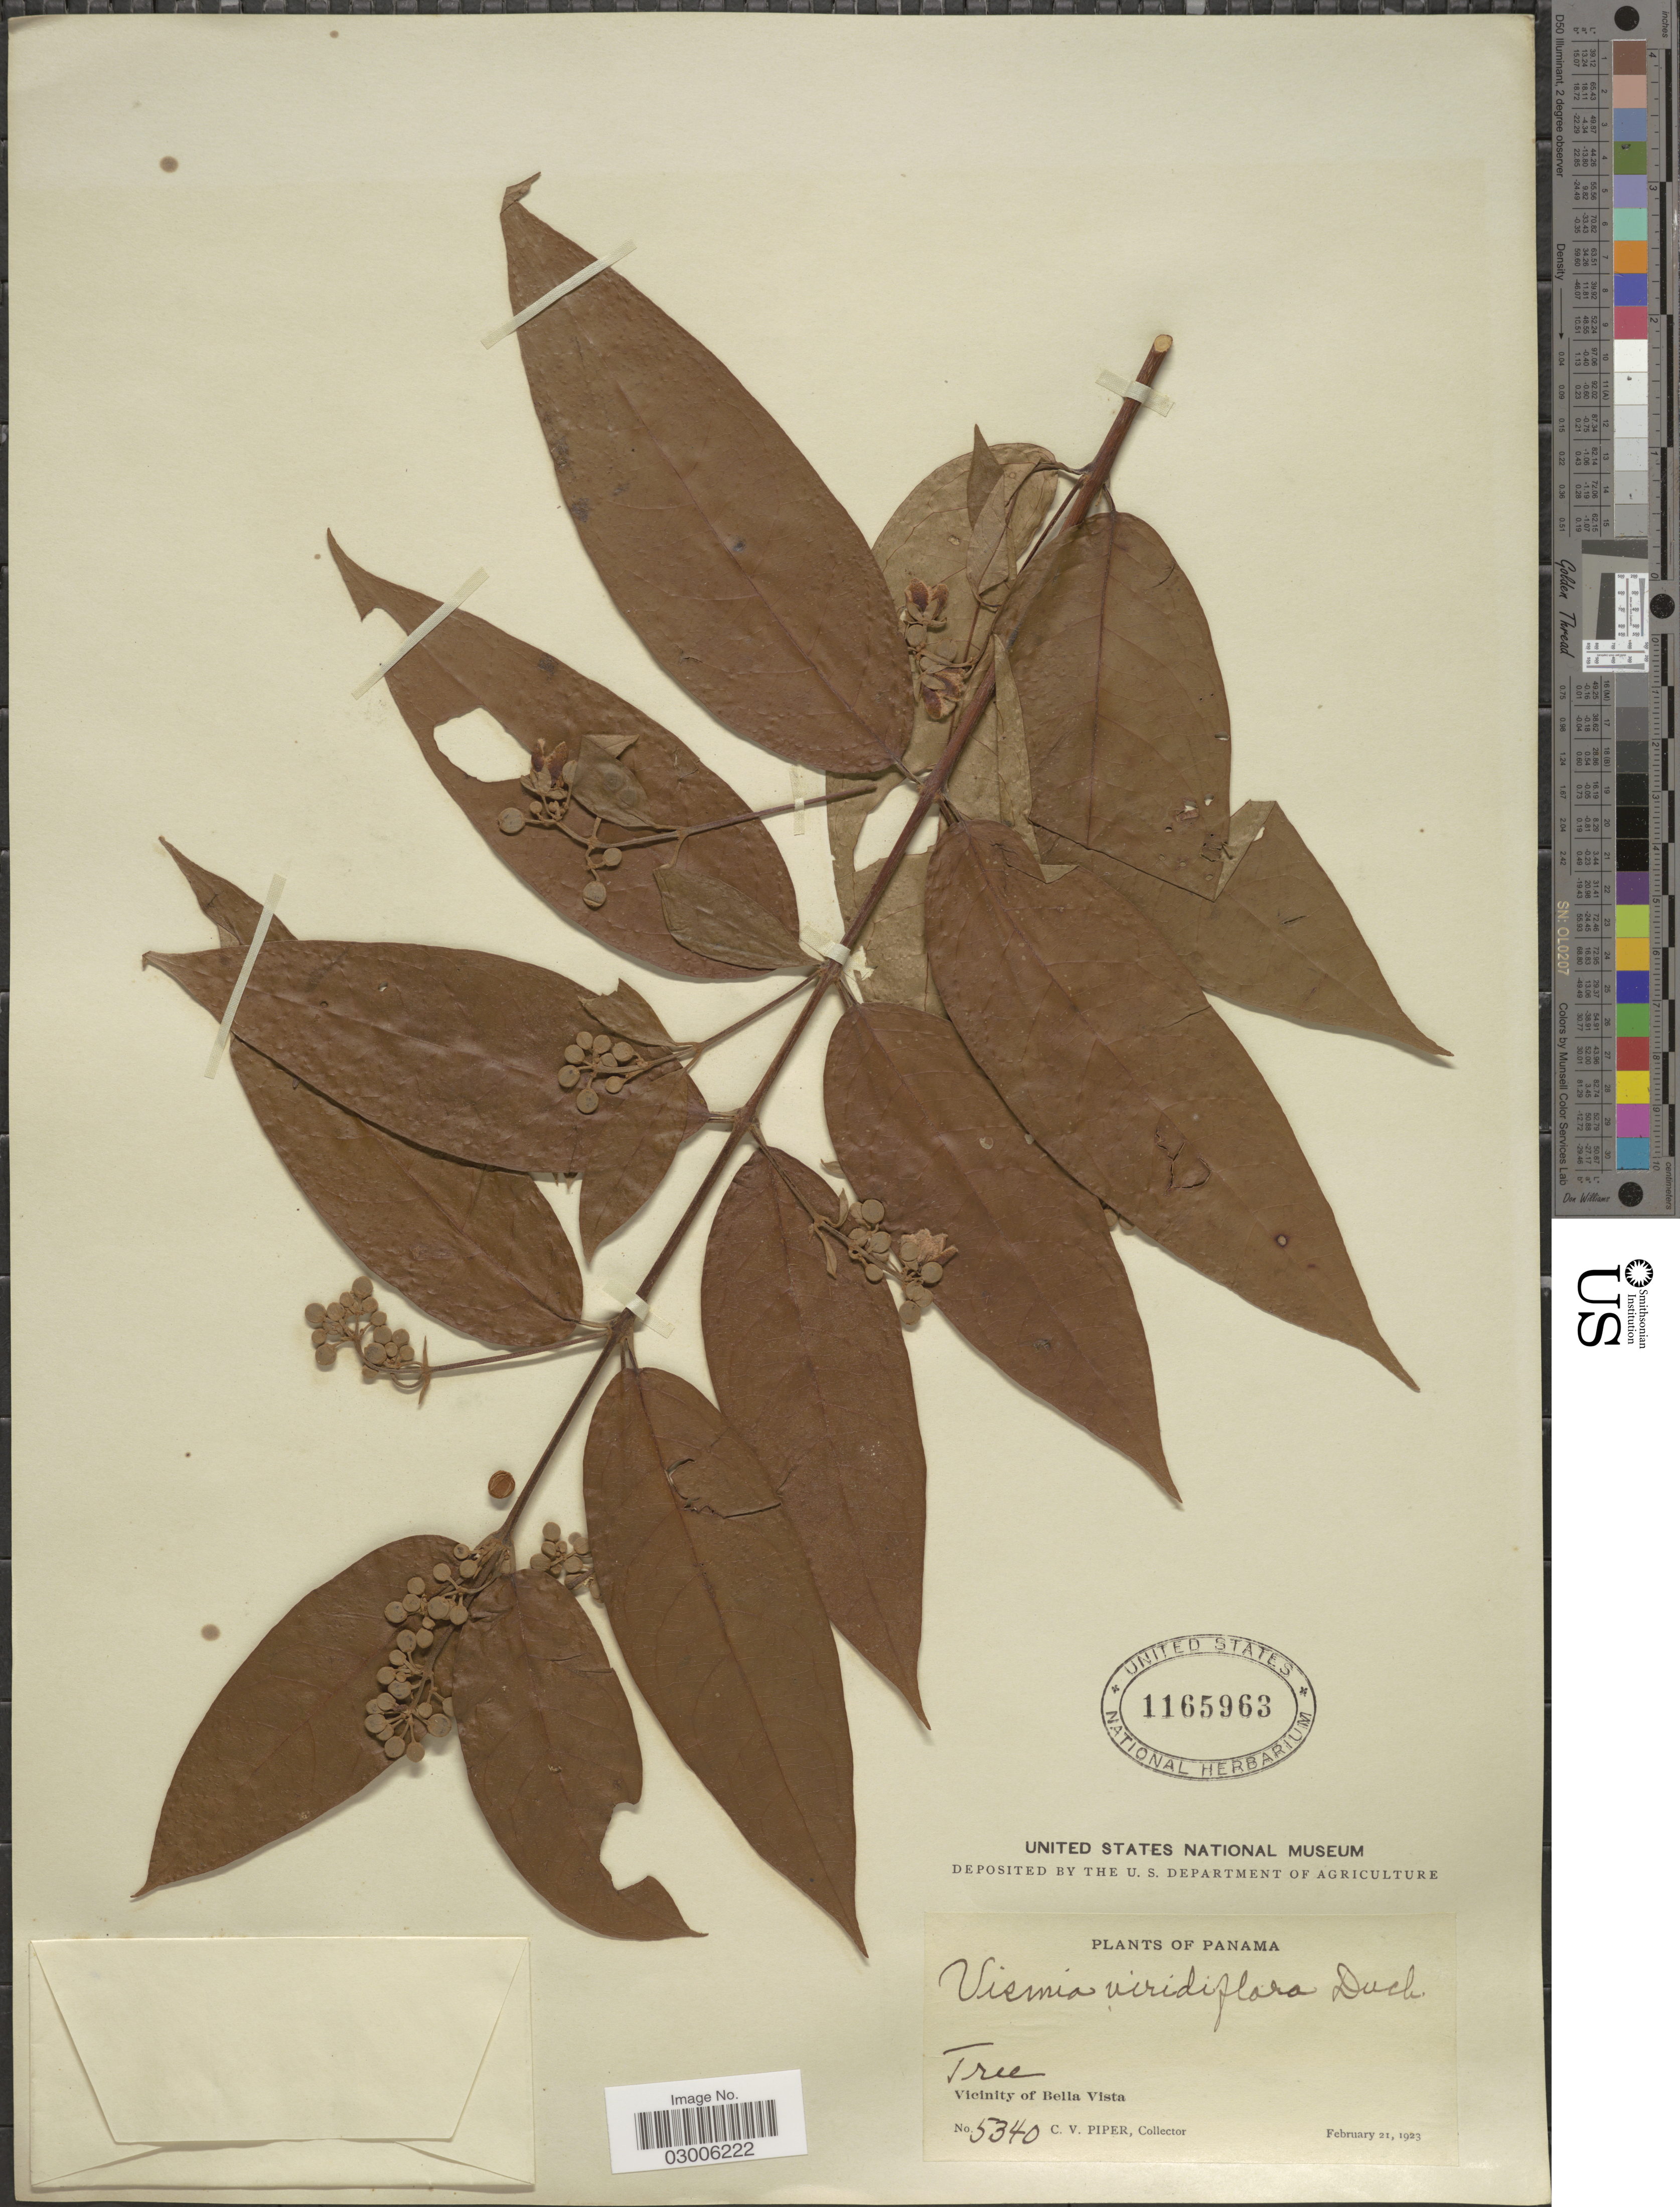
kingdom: Plantae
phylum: Tracheophyta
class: Magnoliopsida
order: Malpighiales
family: Hypericaceae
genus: Vismia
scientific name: Vismia billbergiana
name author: Beurl.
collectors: C. V. Piper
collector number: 5340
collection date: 1923-02-21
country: Panama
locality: Vicinity of Bella Vista.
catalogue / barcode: US 1165963